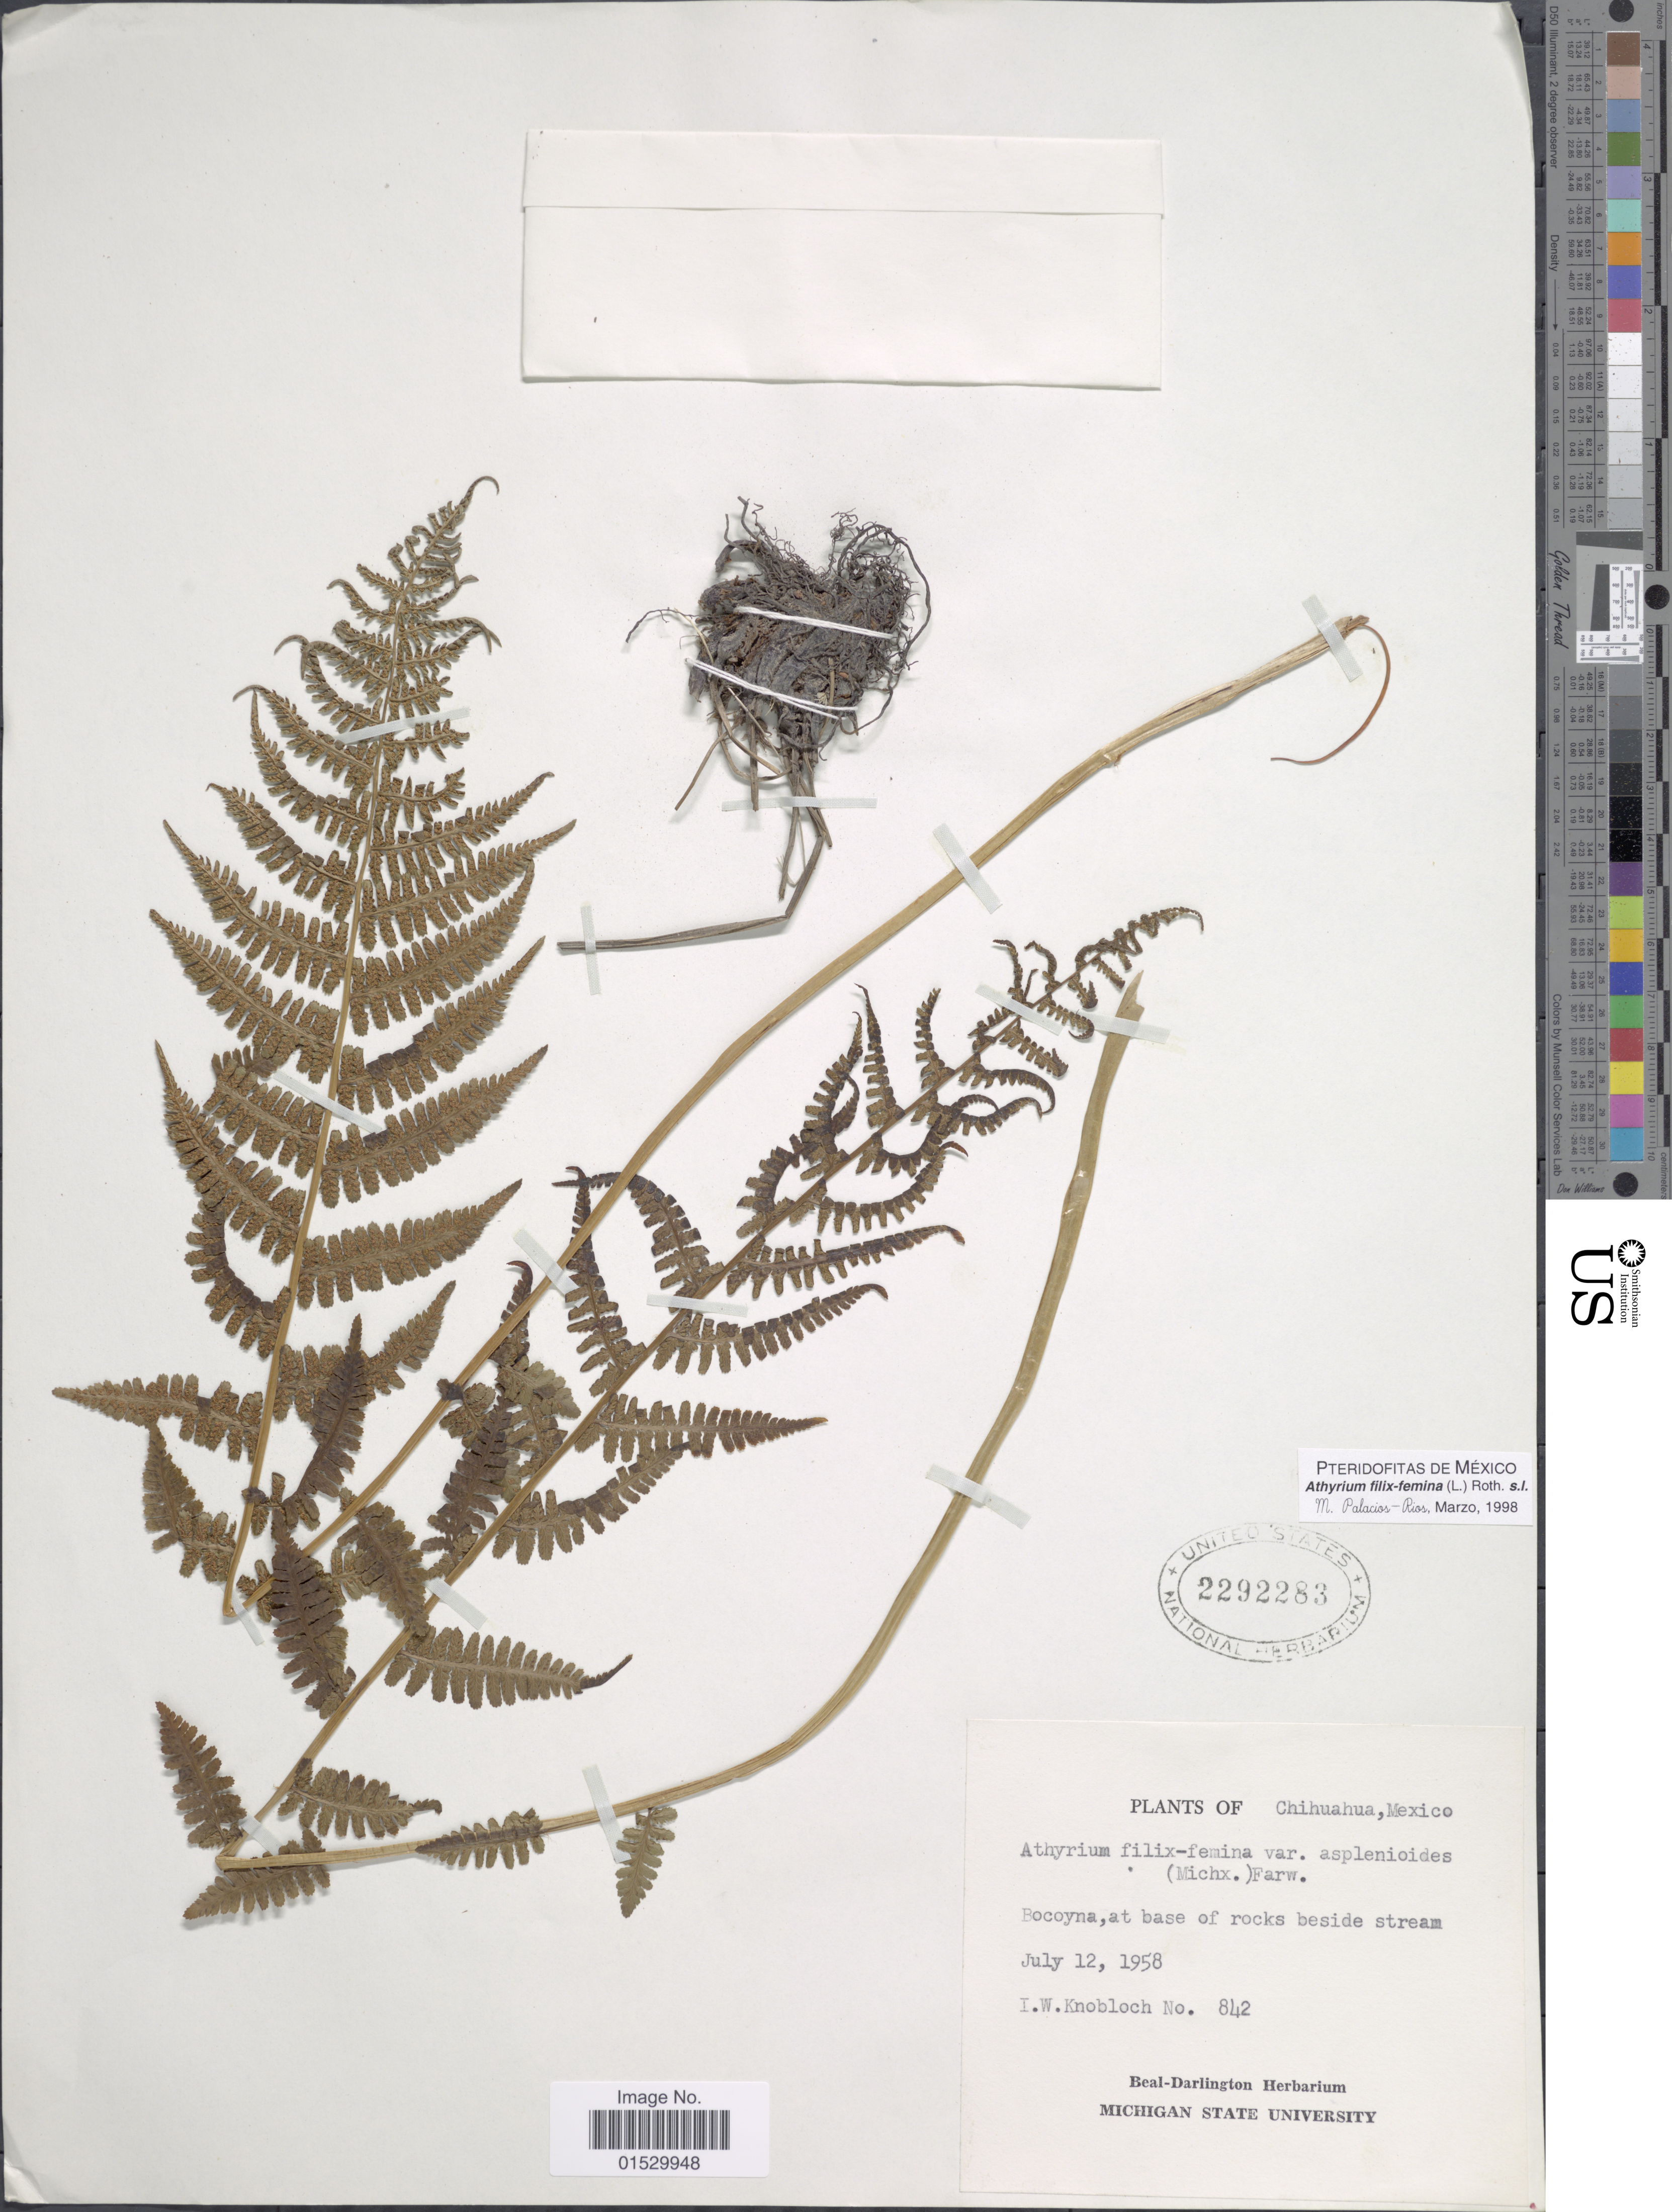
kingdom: Plantae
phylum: Tracheophyta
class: Polypodiopsida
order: Polypodiales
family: Athyriaceae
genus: Athyrium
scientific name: Athyrium bourgeaui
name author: E. Fourn.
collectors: I. W. Knobloch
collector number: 842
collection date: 1958-07-12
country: Mexico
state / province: Chihuahua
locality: Bocoyna, at base of rocks beside stream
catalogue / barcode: US 2292283